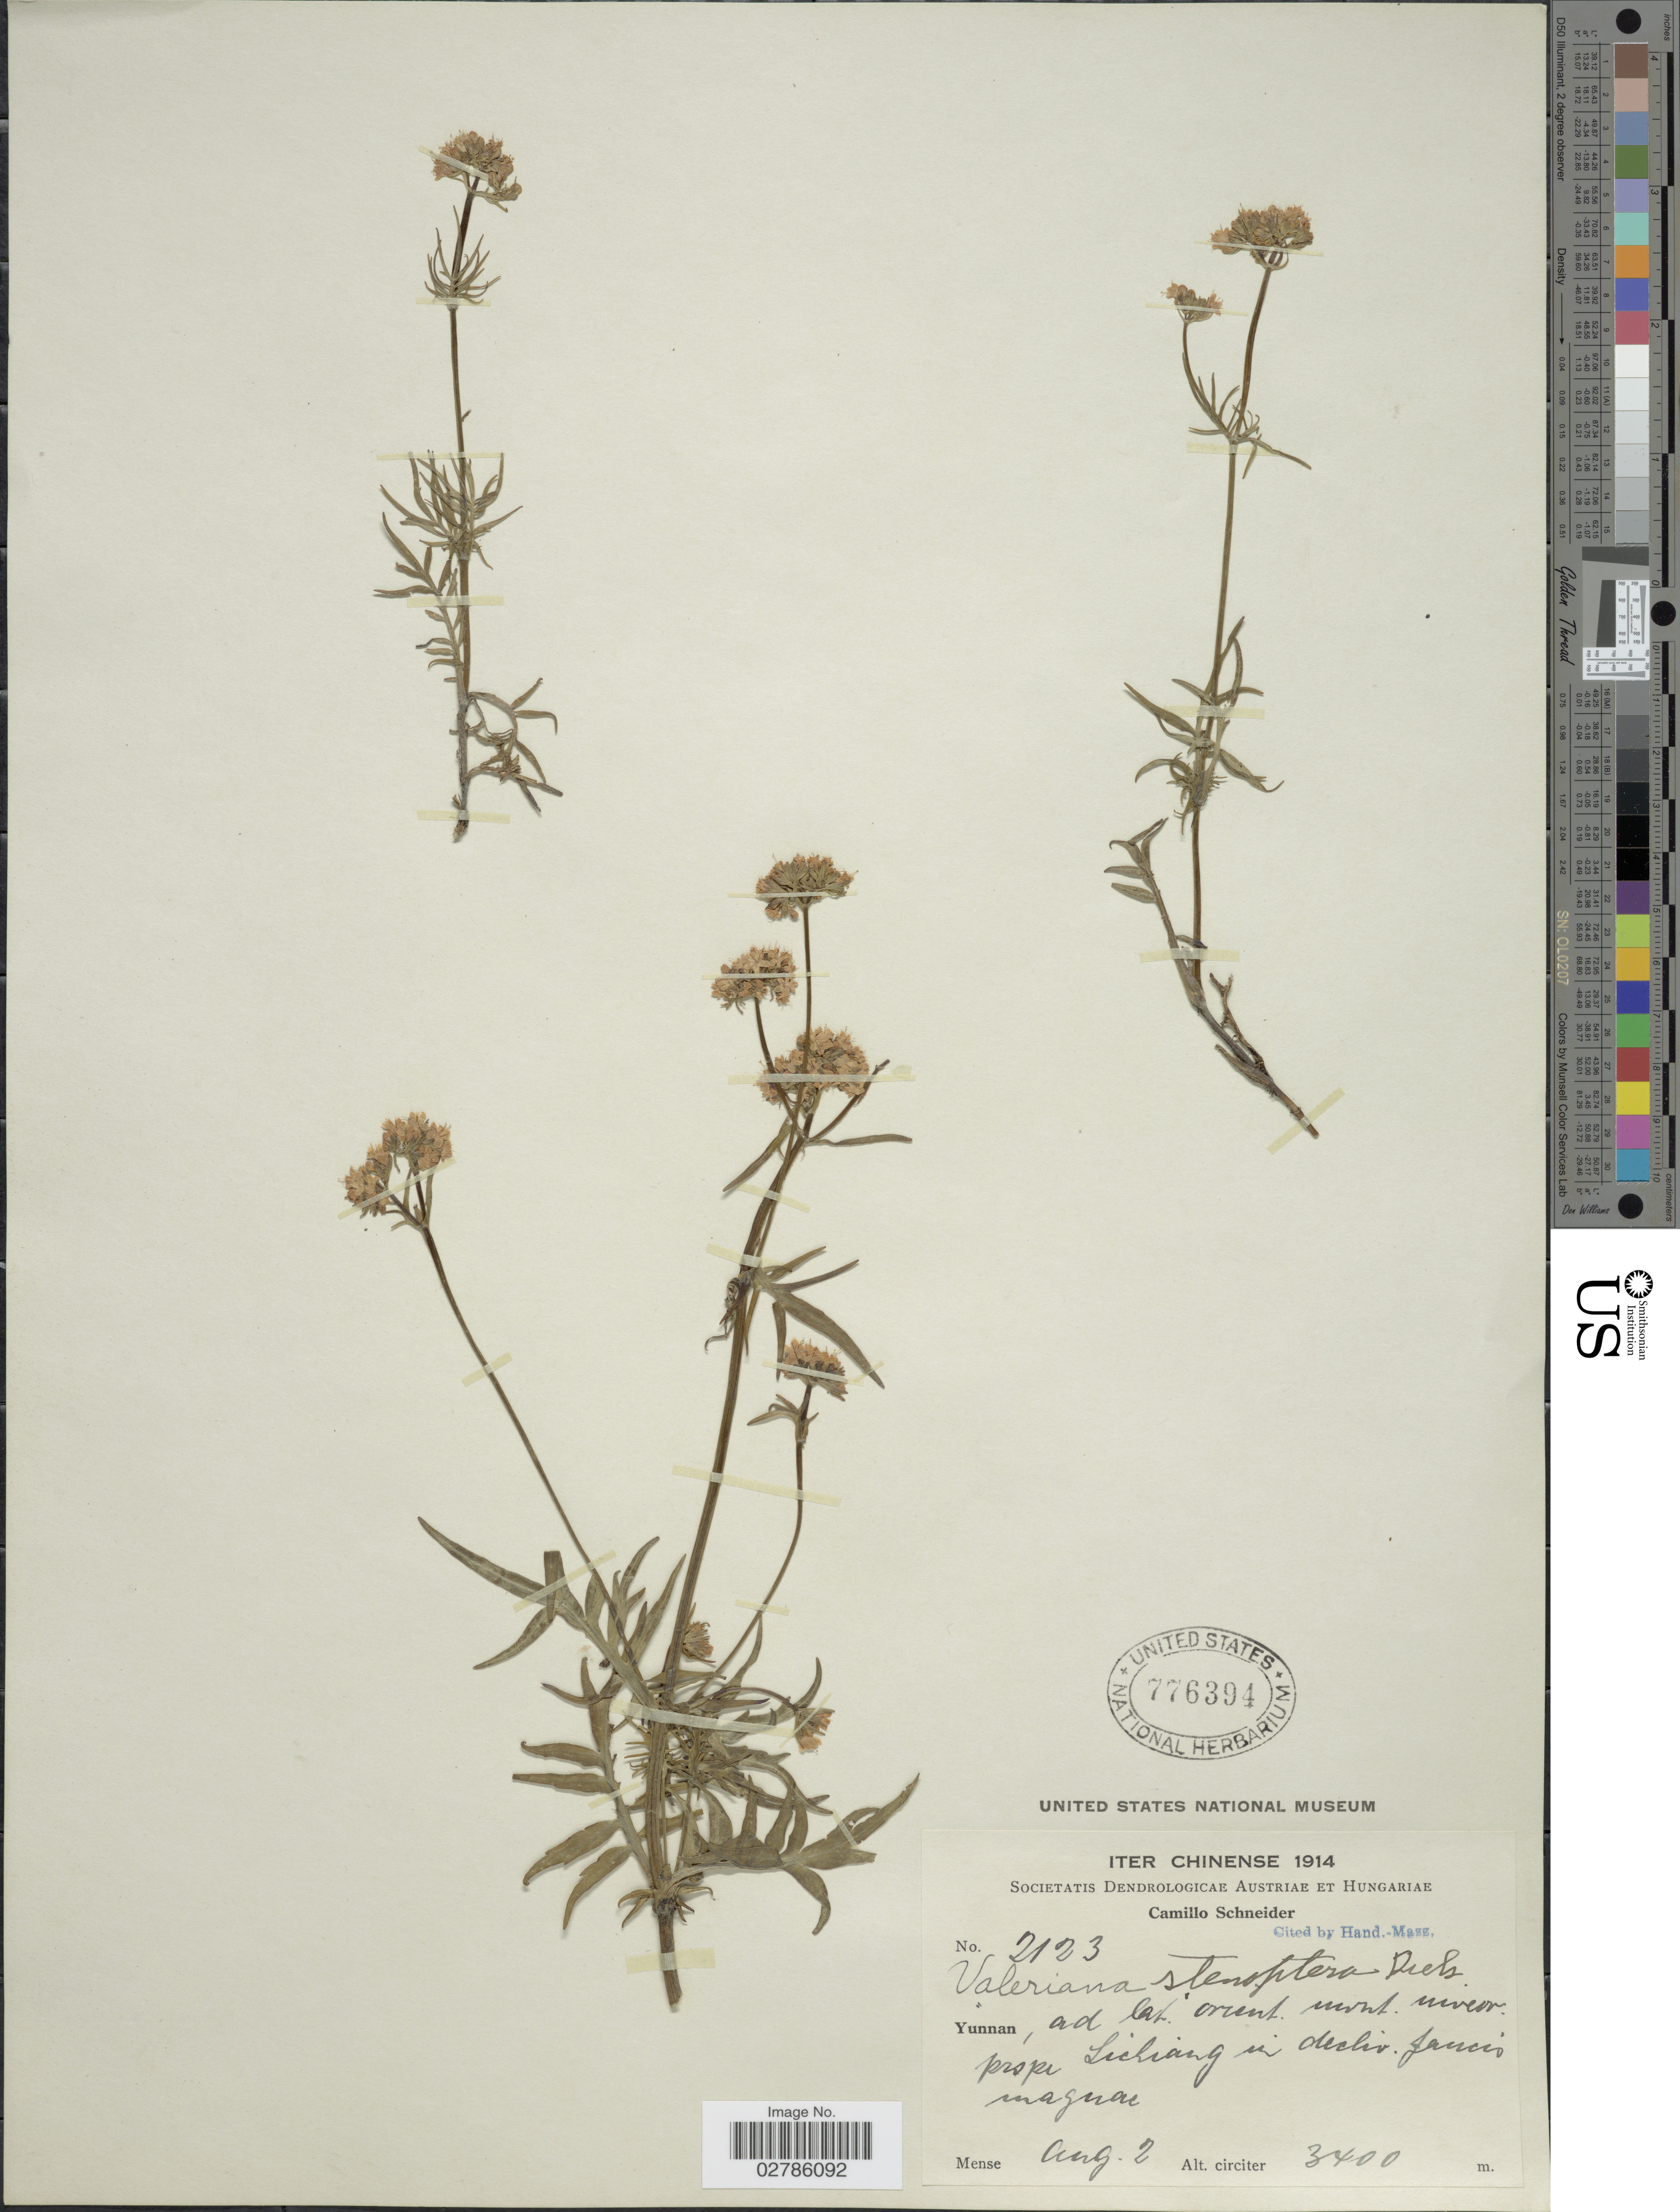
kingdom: Plantae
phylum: Tracheophyta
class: Magnoliopsida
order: Dipsacales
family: Caprifoliaceae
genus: Valeriana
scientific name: Valeriana stenoptera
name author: Diels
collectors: C. K. Schneider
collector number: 2123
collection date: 1814-08-02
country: China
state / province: Yunnan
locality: Ad lat. orient. mont. niveor. prope Lichiang in decliv. fancis magnae. [interpreted]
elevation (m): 3400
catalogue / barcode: US 776394